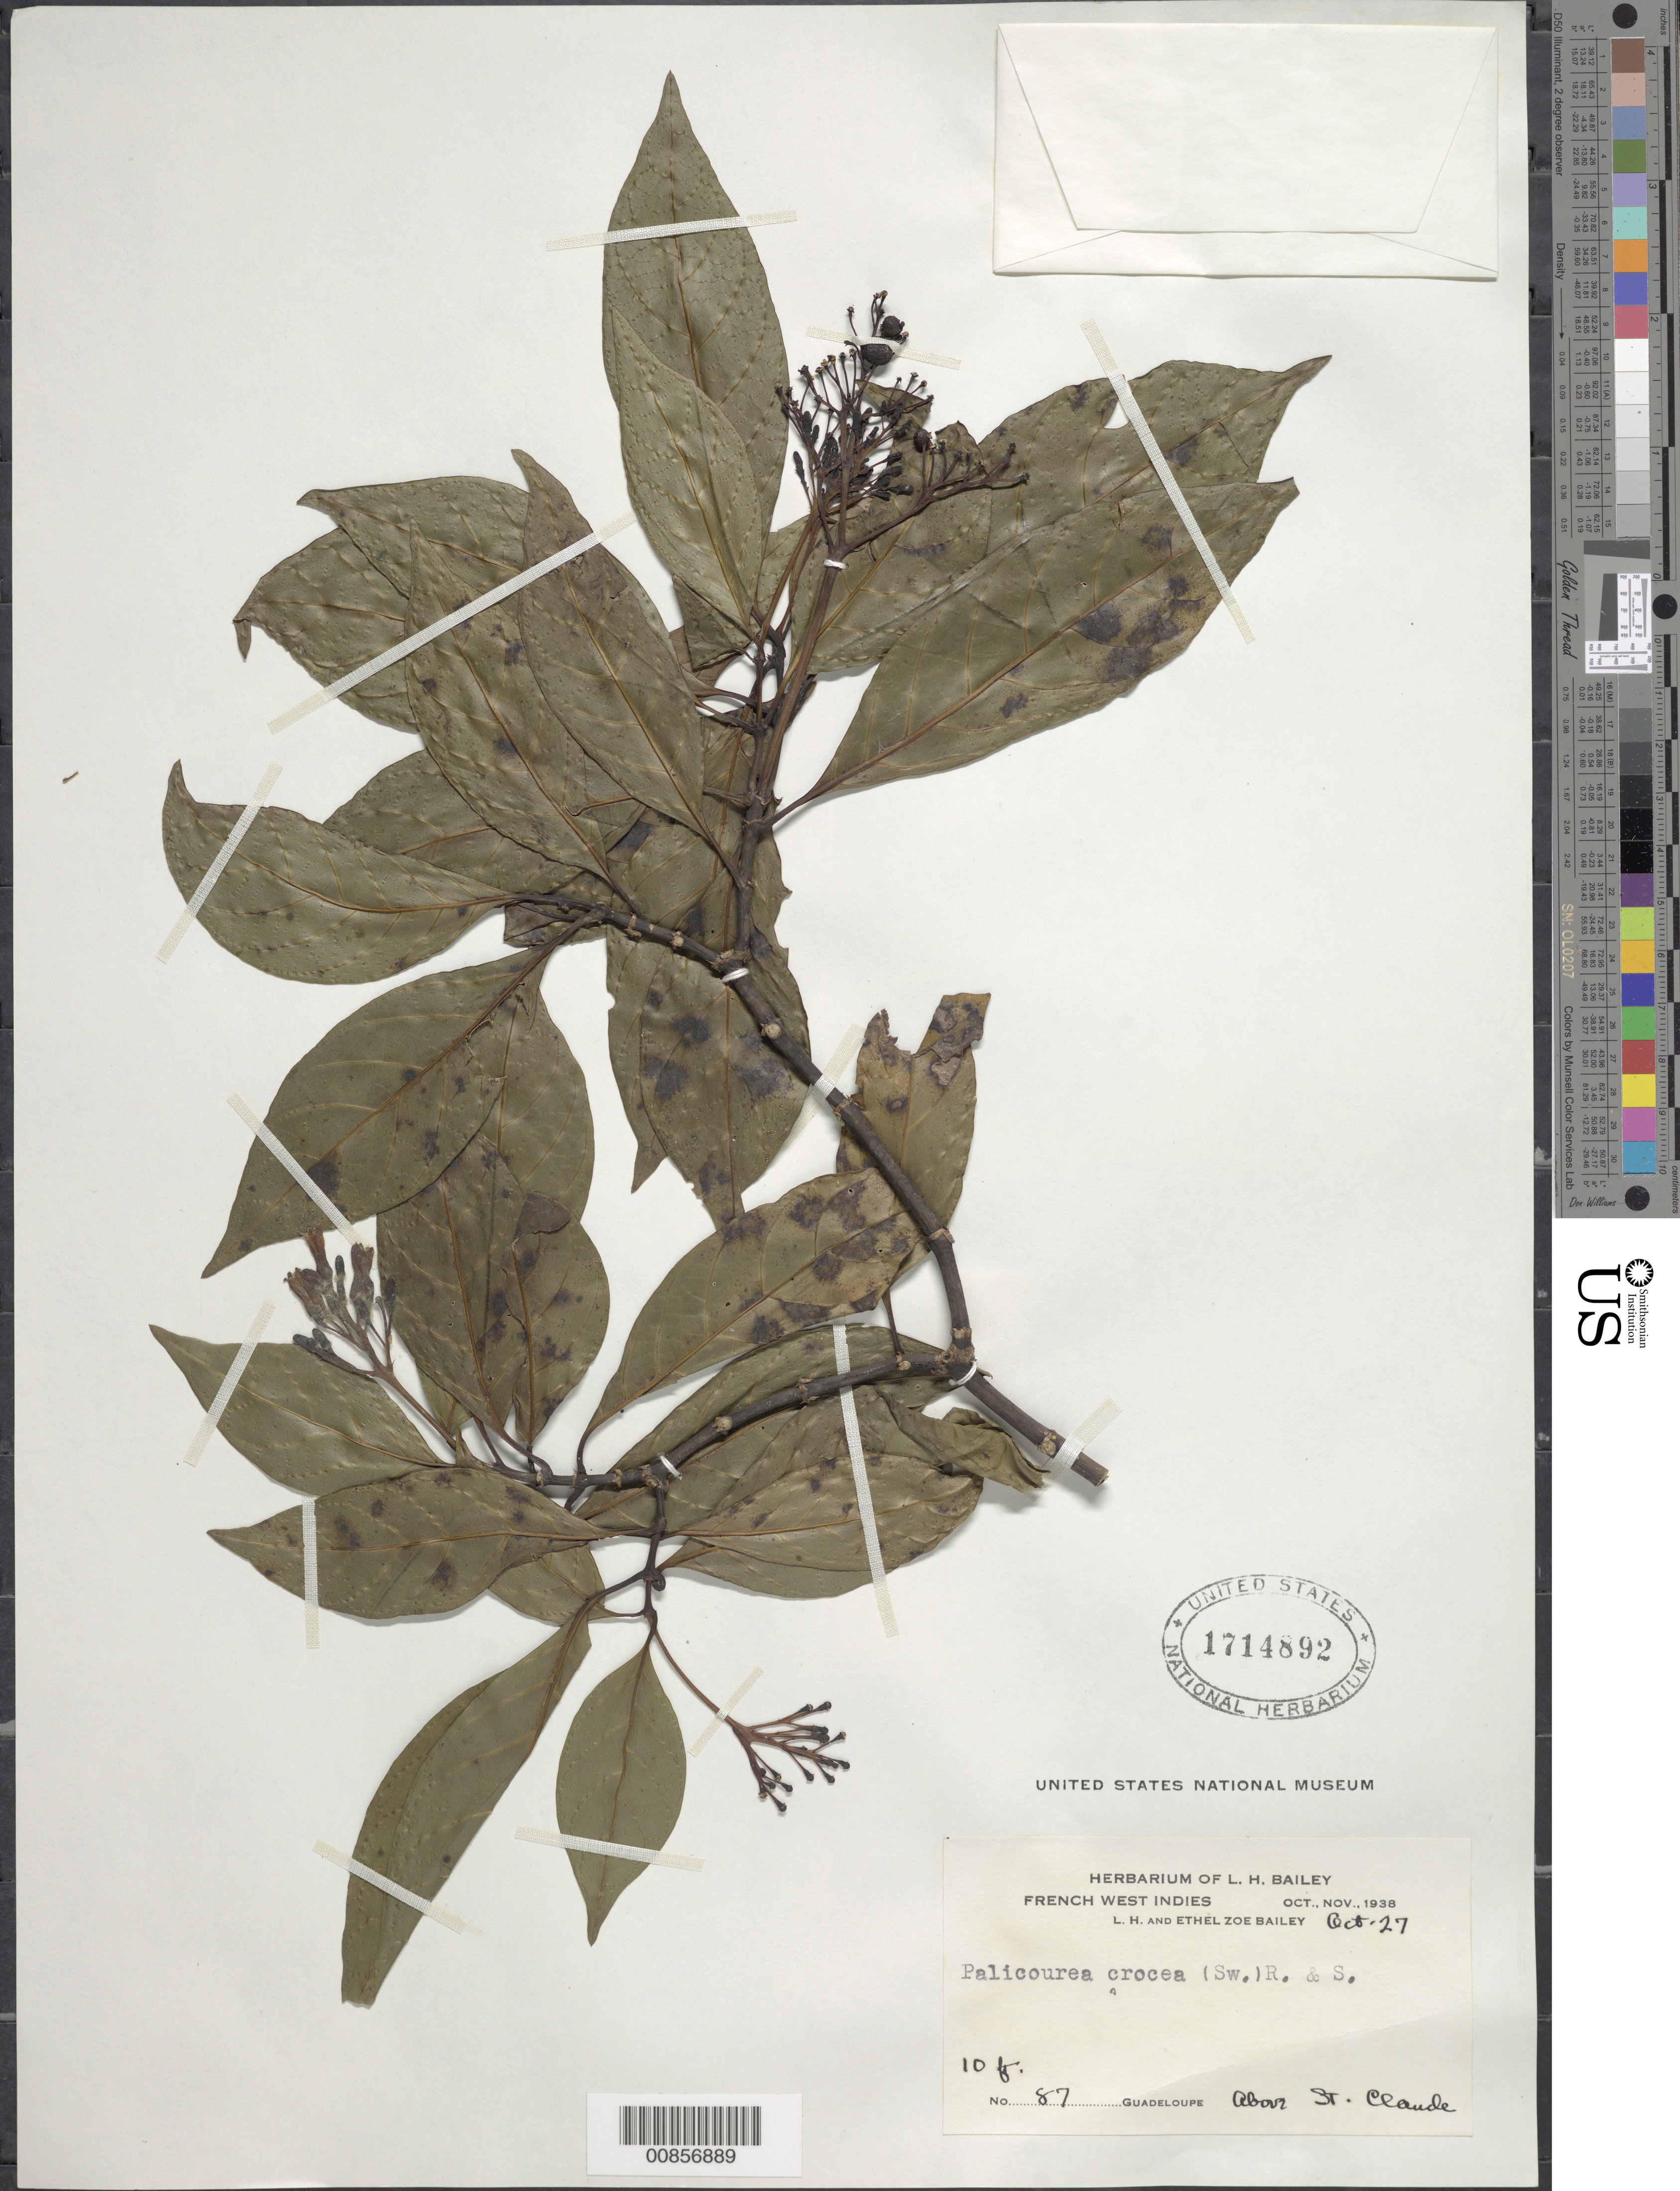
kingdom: Plantae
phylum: Tracheophyta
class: Magnoliopsida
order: Gentianales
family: Rubiaceae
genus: Palicourea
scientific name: Palicourea crocea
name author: (Sw.) Schult.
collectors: L. H. Bailey & E. Z. Bailey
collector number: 87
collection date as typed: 27 Oct 1938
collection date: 1938-10-27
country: Guadeloupe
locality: Above St. Claude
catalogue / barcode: US 1714892